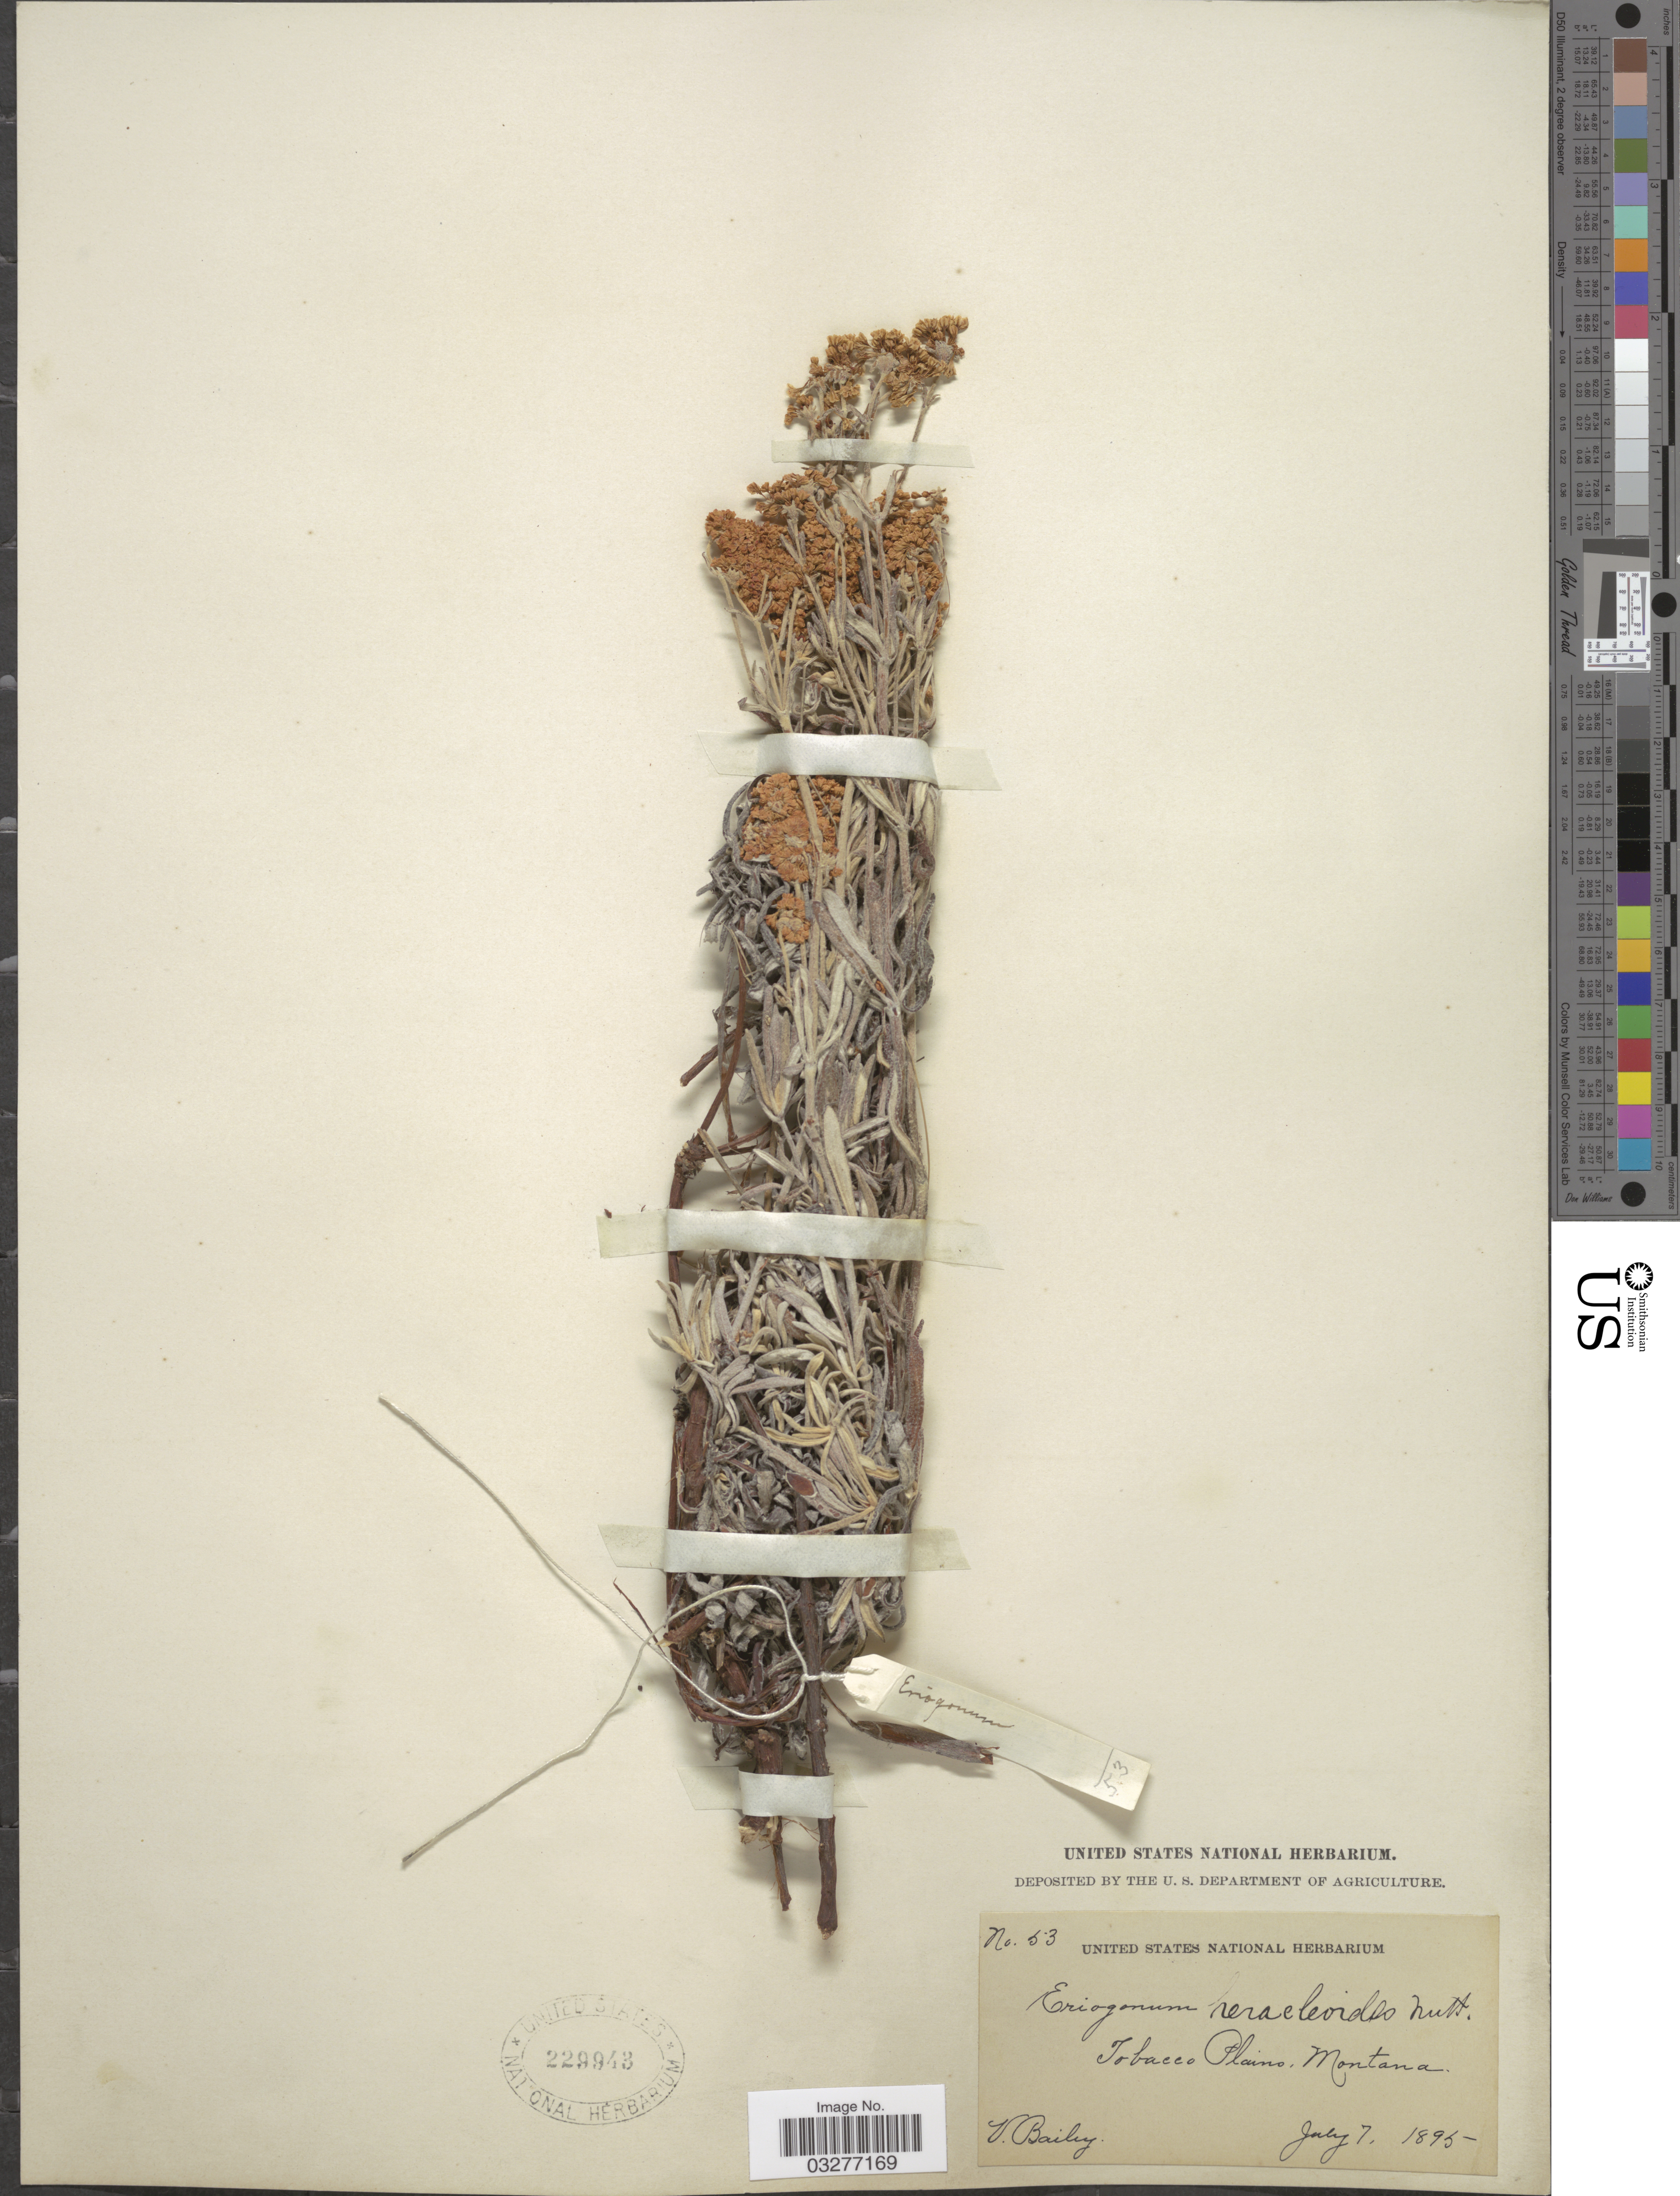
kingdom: Plantae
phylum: Tracheophyta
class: Magnoliopsida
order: Caryophyllales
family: Polygonaceae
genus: Eriogonum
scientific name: Eriogonum heracleoides var. heracleoides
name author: Nutt.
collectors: V. L. Bailey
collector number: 53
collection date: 1895-07-07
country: United States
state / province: Montana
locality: Tobacco Plains.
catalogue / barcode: US 229943